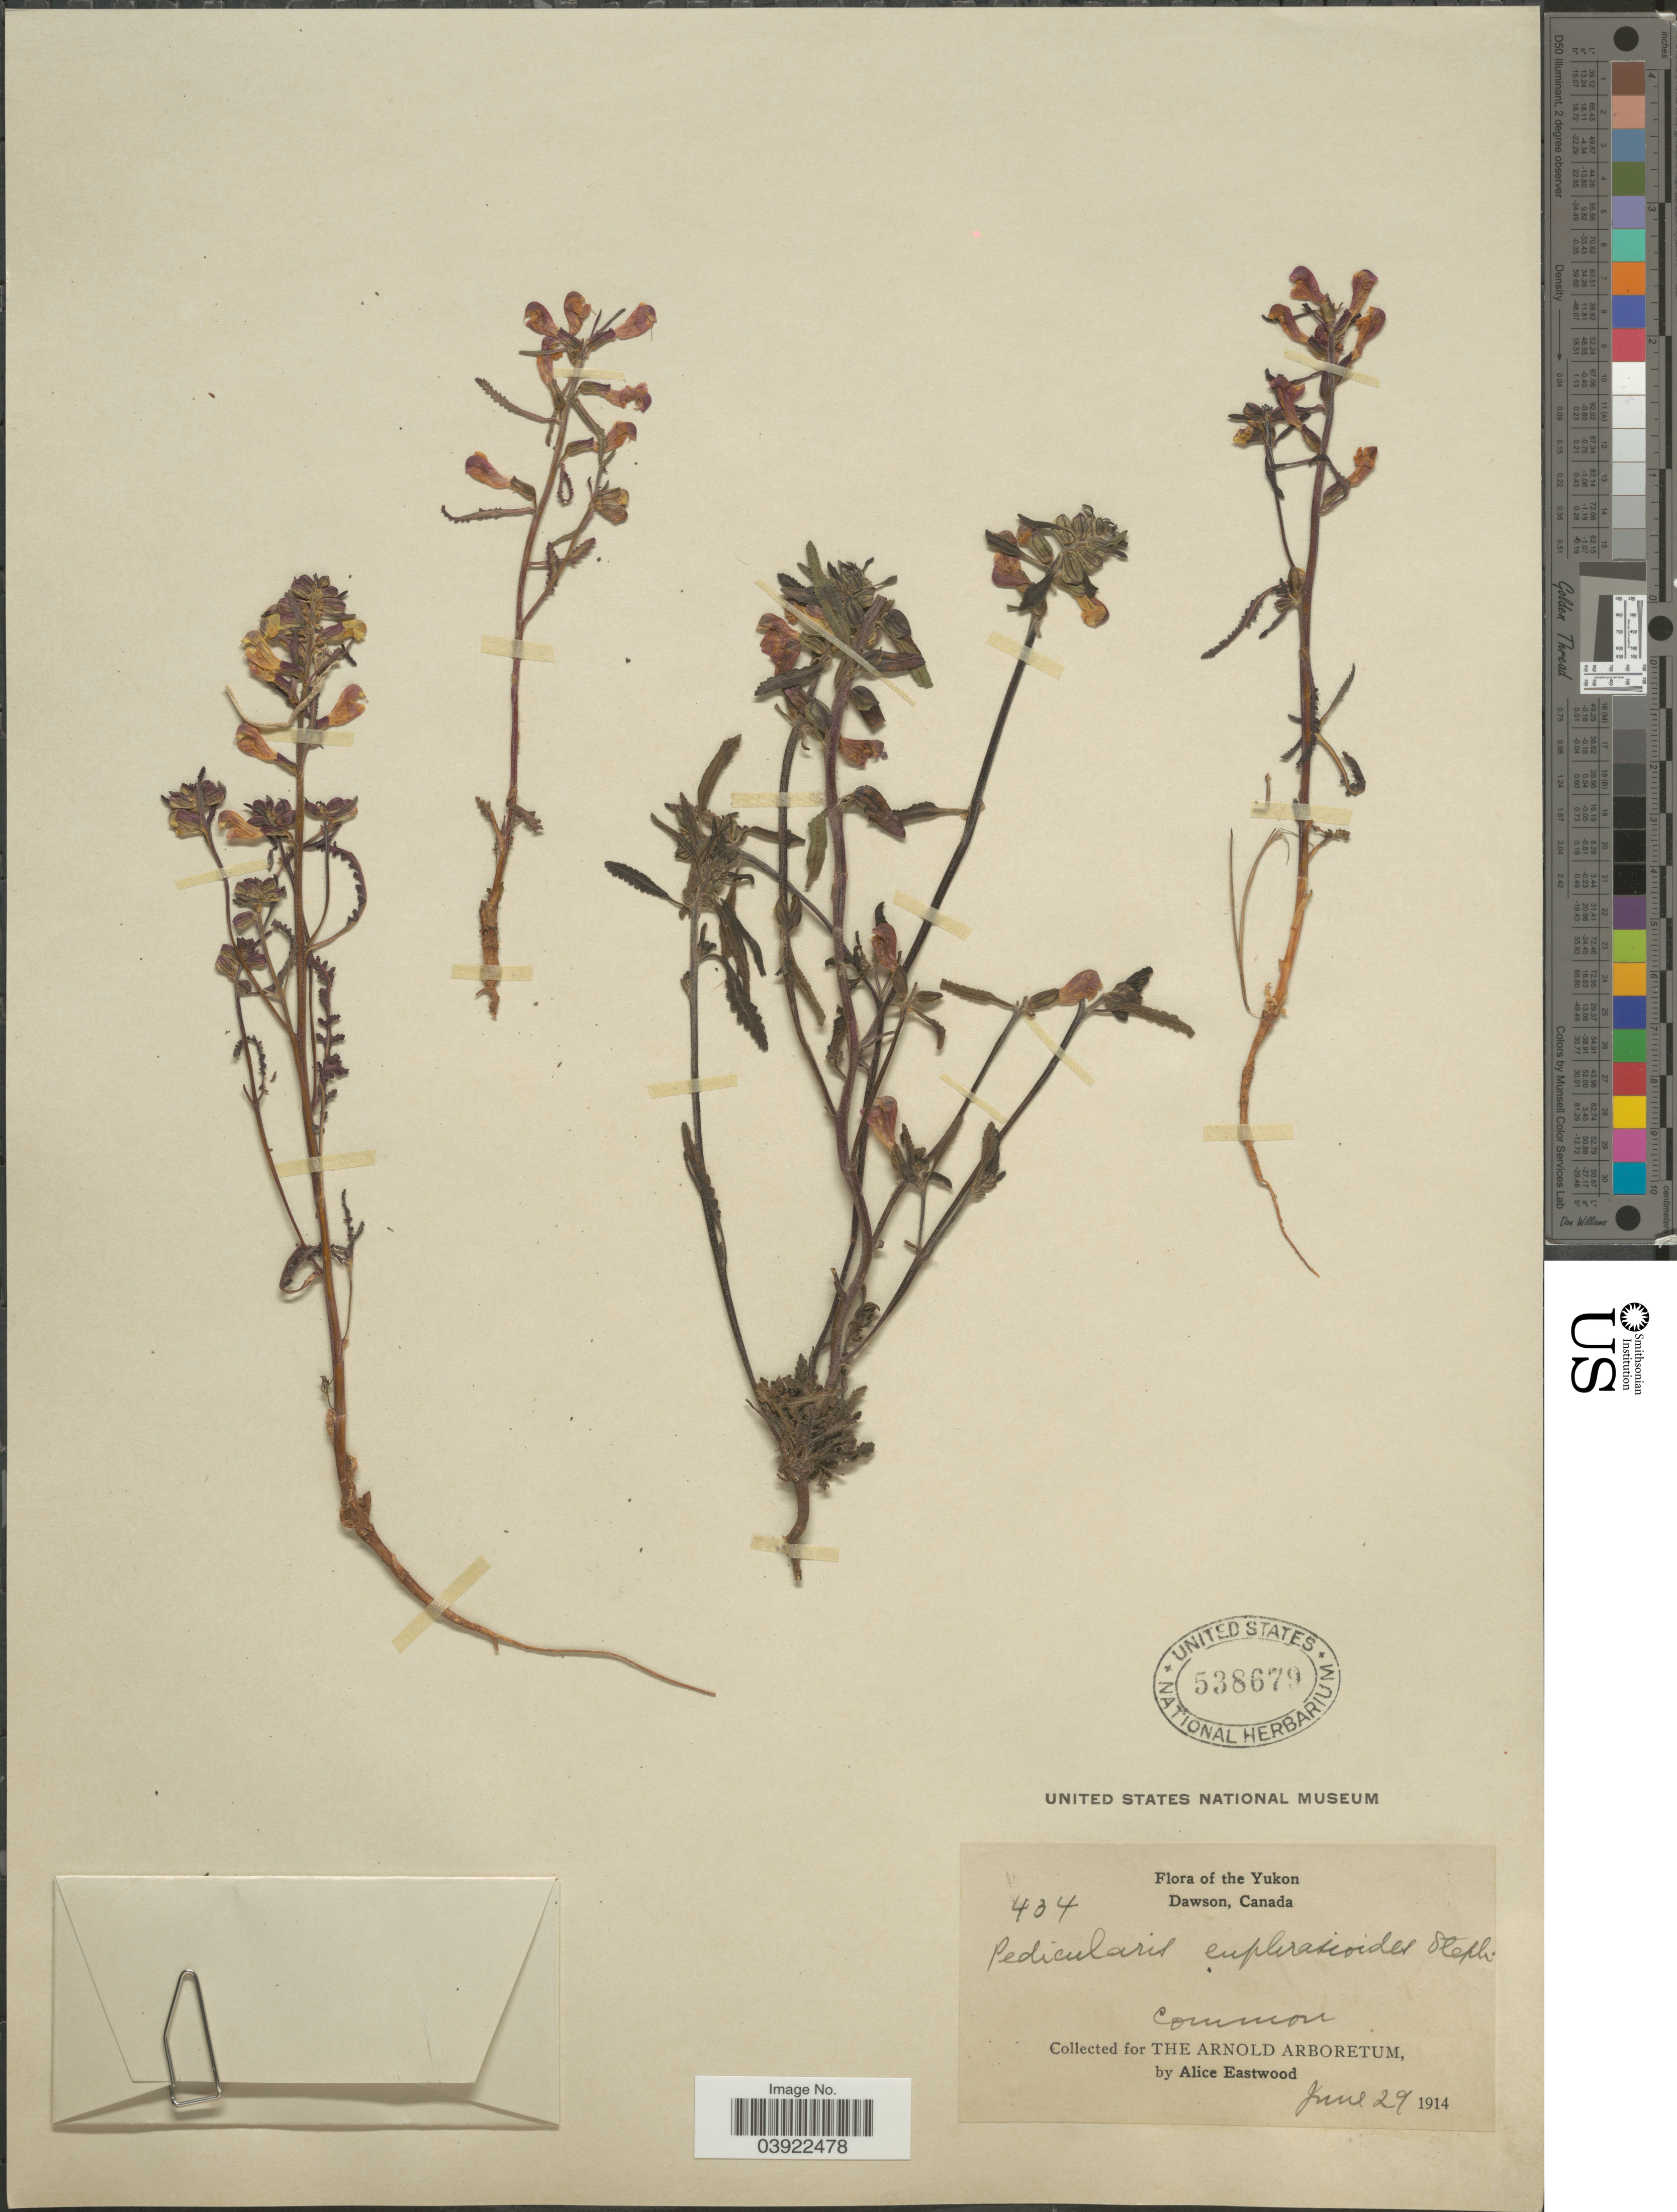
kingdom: Plantae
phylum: Tracheophyta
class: Magnoliopsida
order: Lamiales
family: Orobanchaceae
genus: Pedicularis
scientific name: Pedicularis labradorica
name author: Wirsing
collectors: A. Eastwood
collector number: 434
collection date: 1914-06-29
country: Canada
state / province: Yukon Territory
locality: The Yukon. Dawson.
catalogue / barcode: US 538679